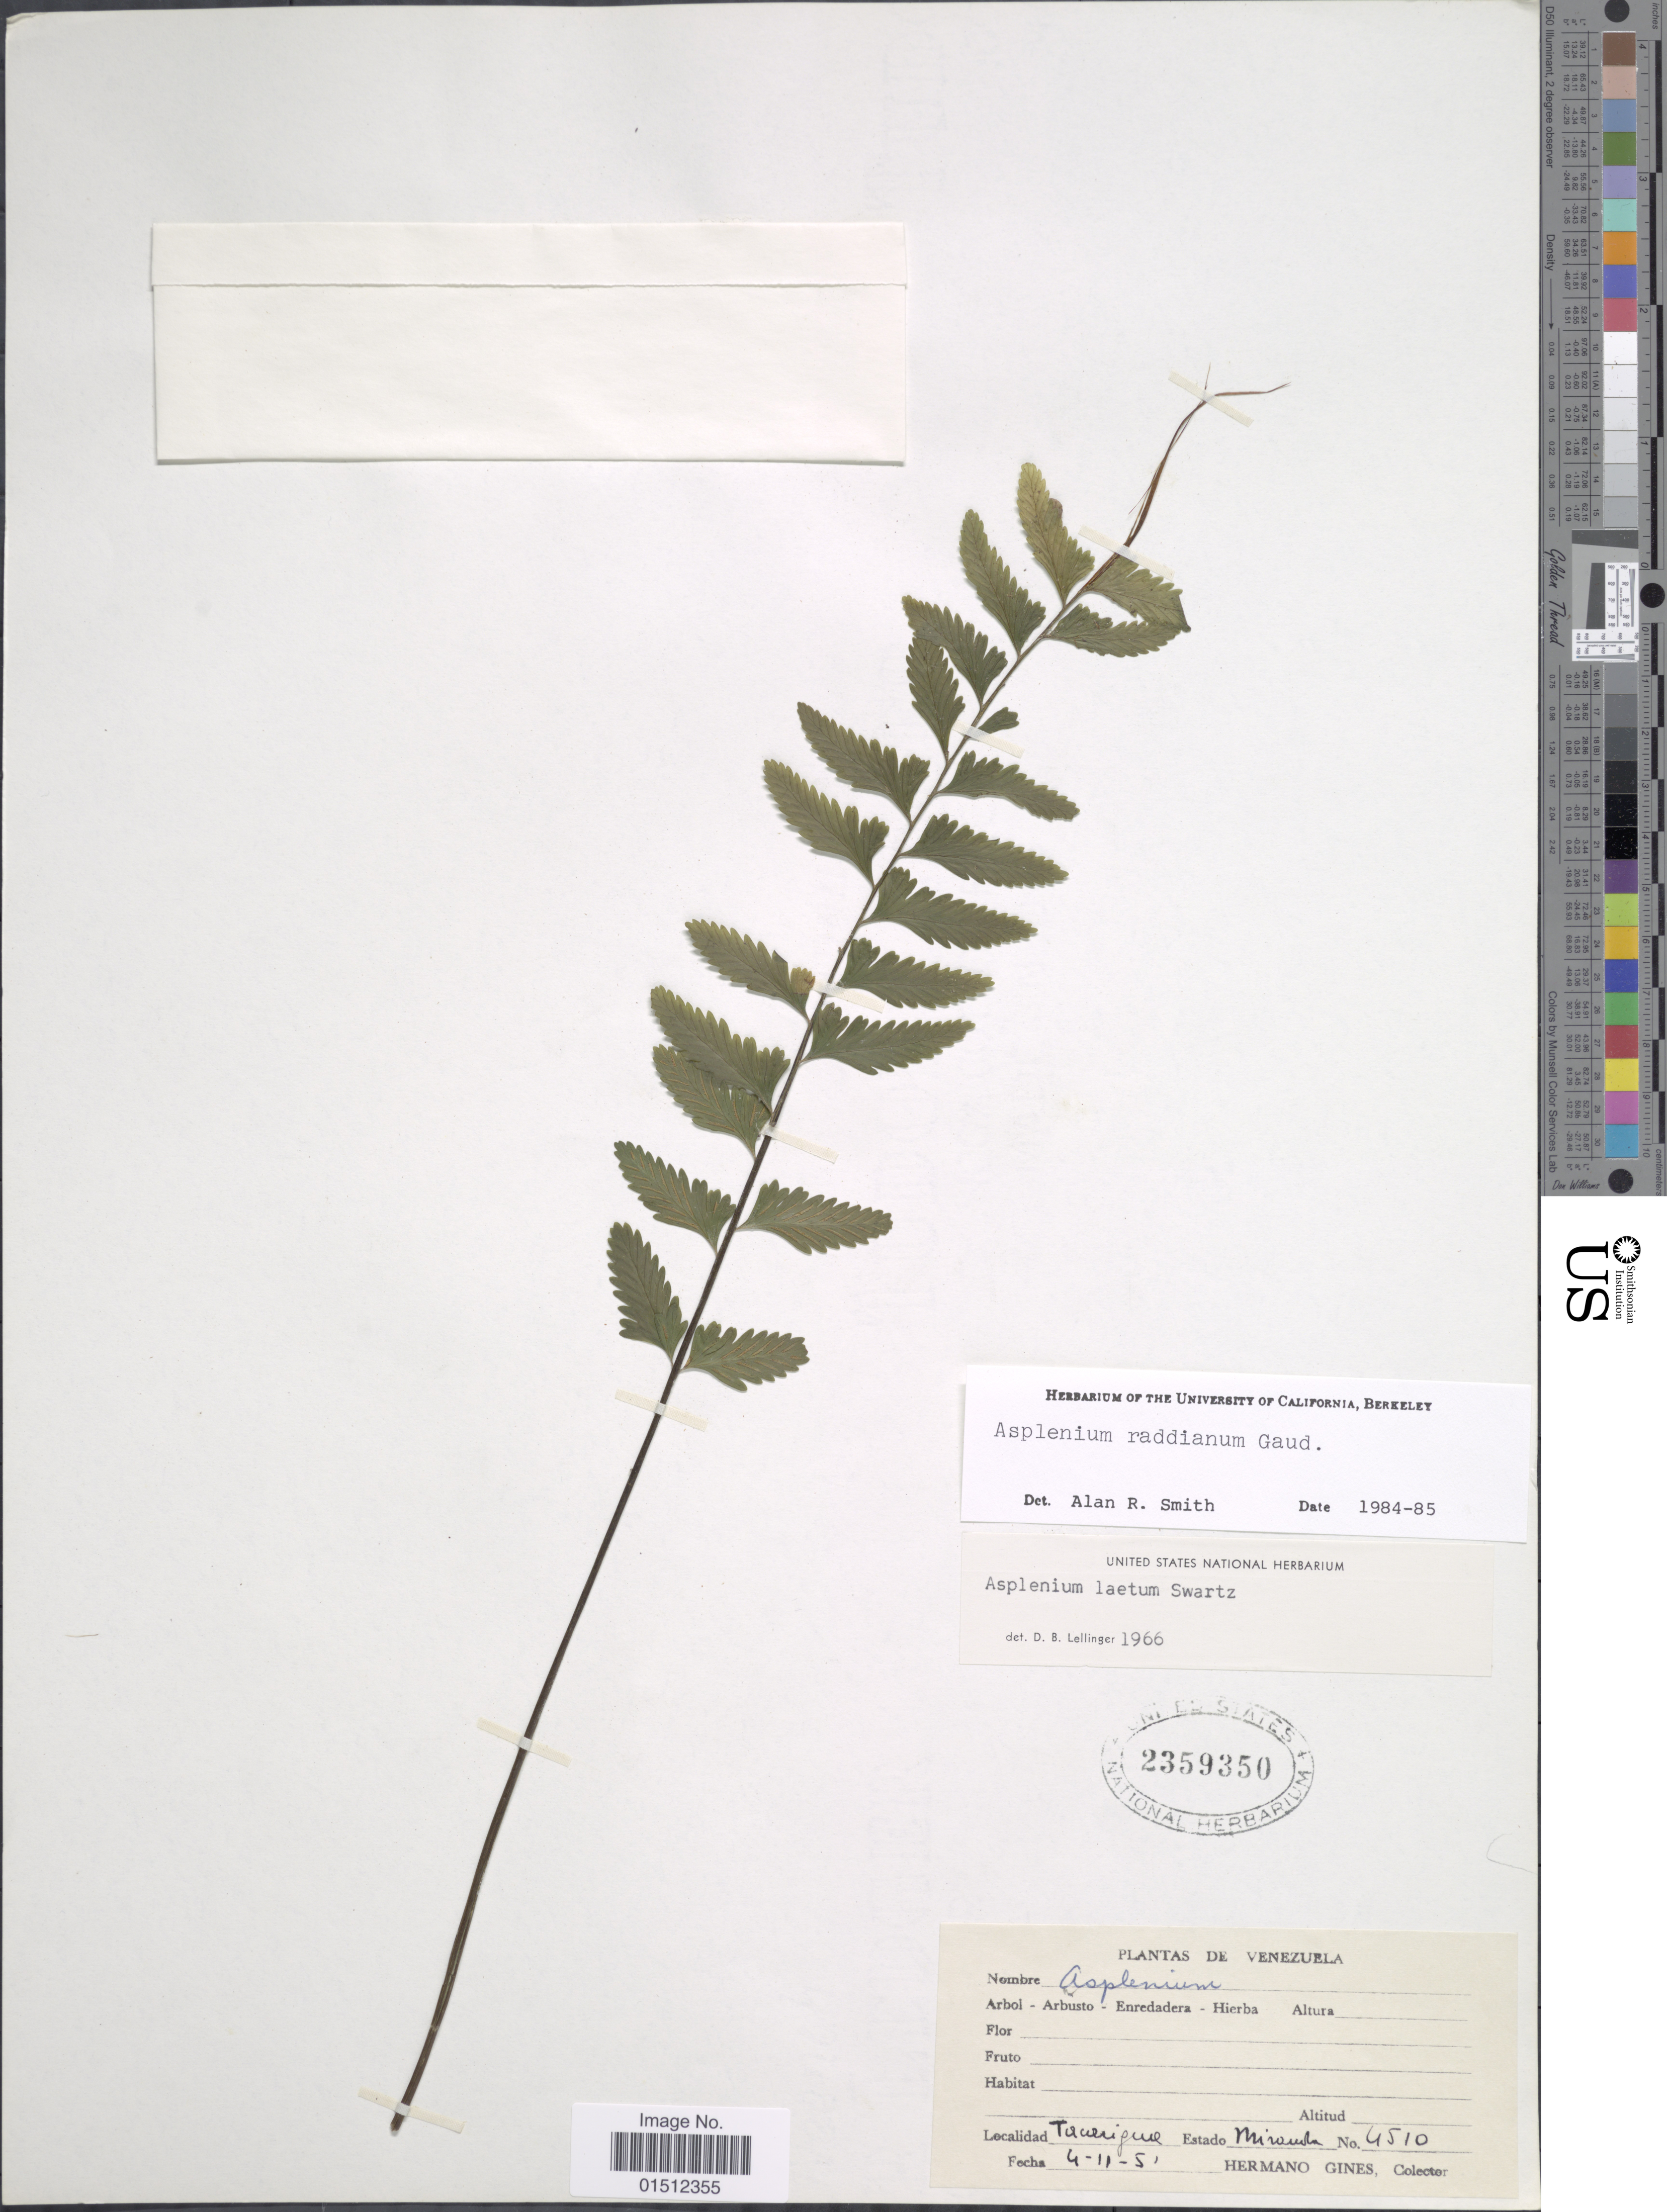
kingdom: Plantae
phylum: Tracheophyta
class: Polypodiopsida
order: Polypodiales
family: Aspleniaceae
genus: Asplenium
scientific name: Asplenium raddianum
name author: Gaudich.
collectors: Bro. Gines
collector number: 4510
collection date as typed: Transcribed d/m/y: 4/11/51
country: Venezuela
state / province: Miranda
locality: Tacarigua, Estado Miranda [State of Miranda], Venezuela.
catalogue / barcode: US 2359350